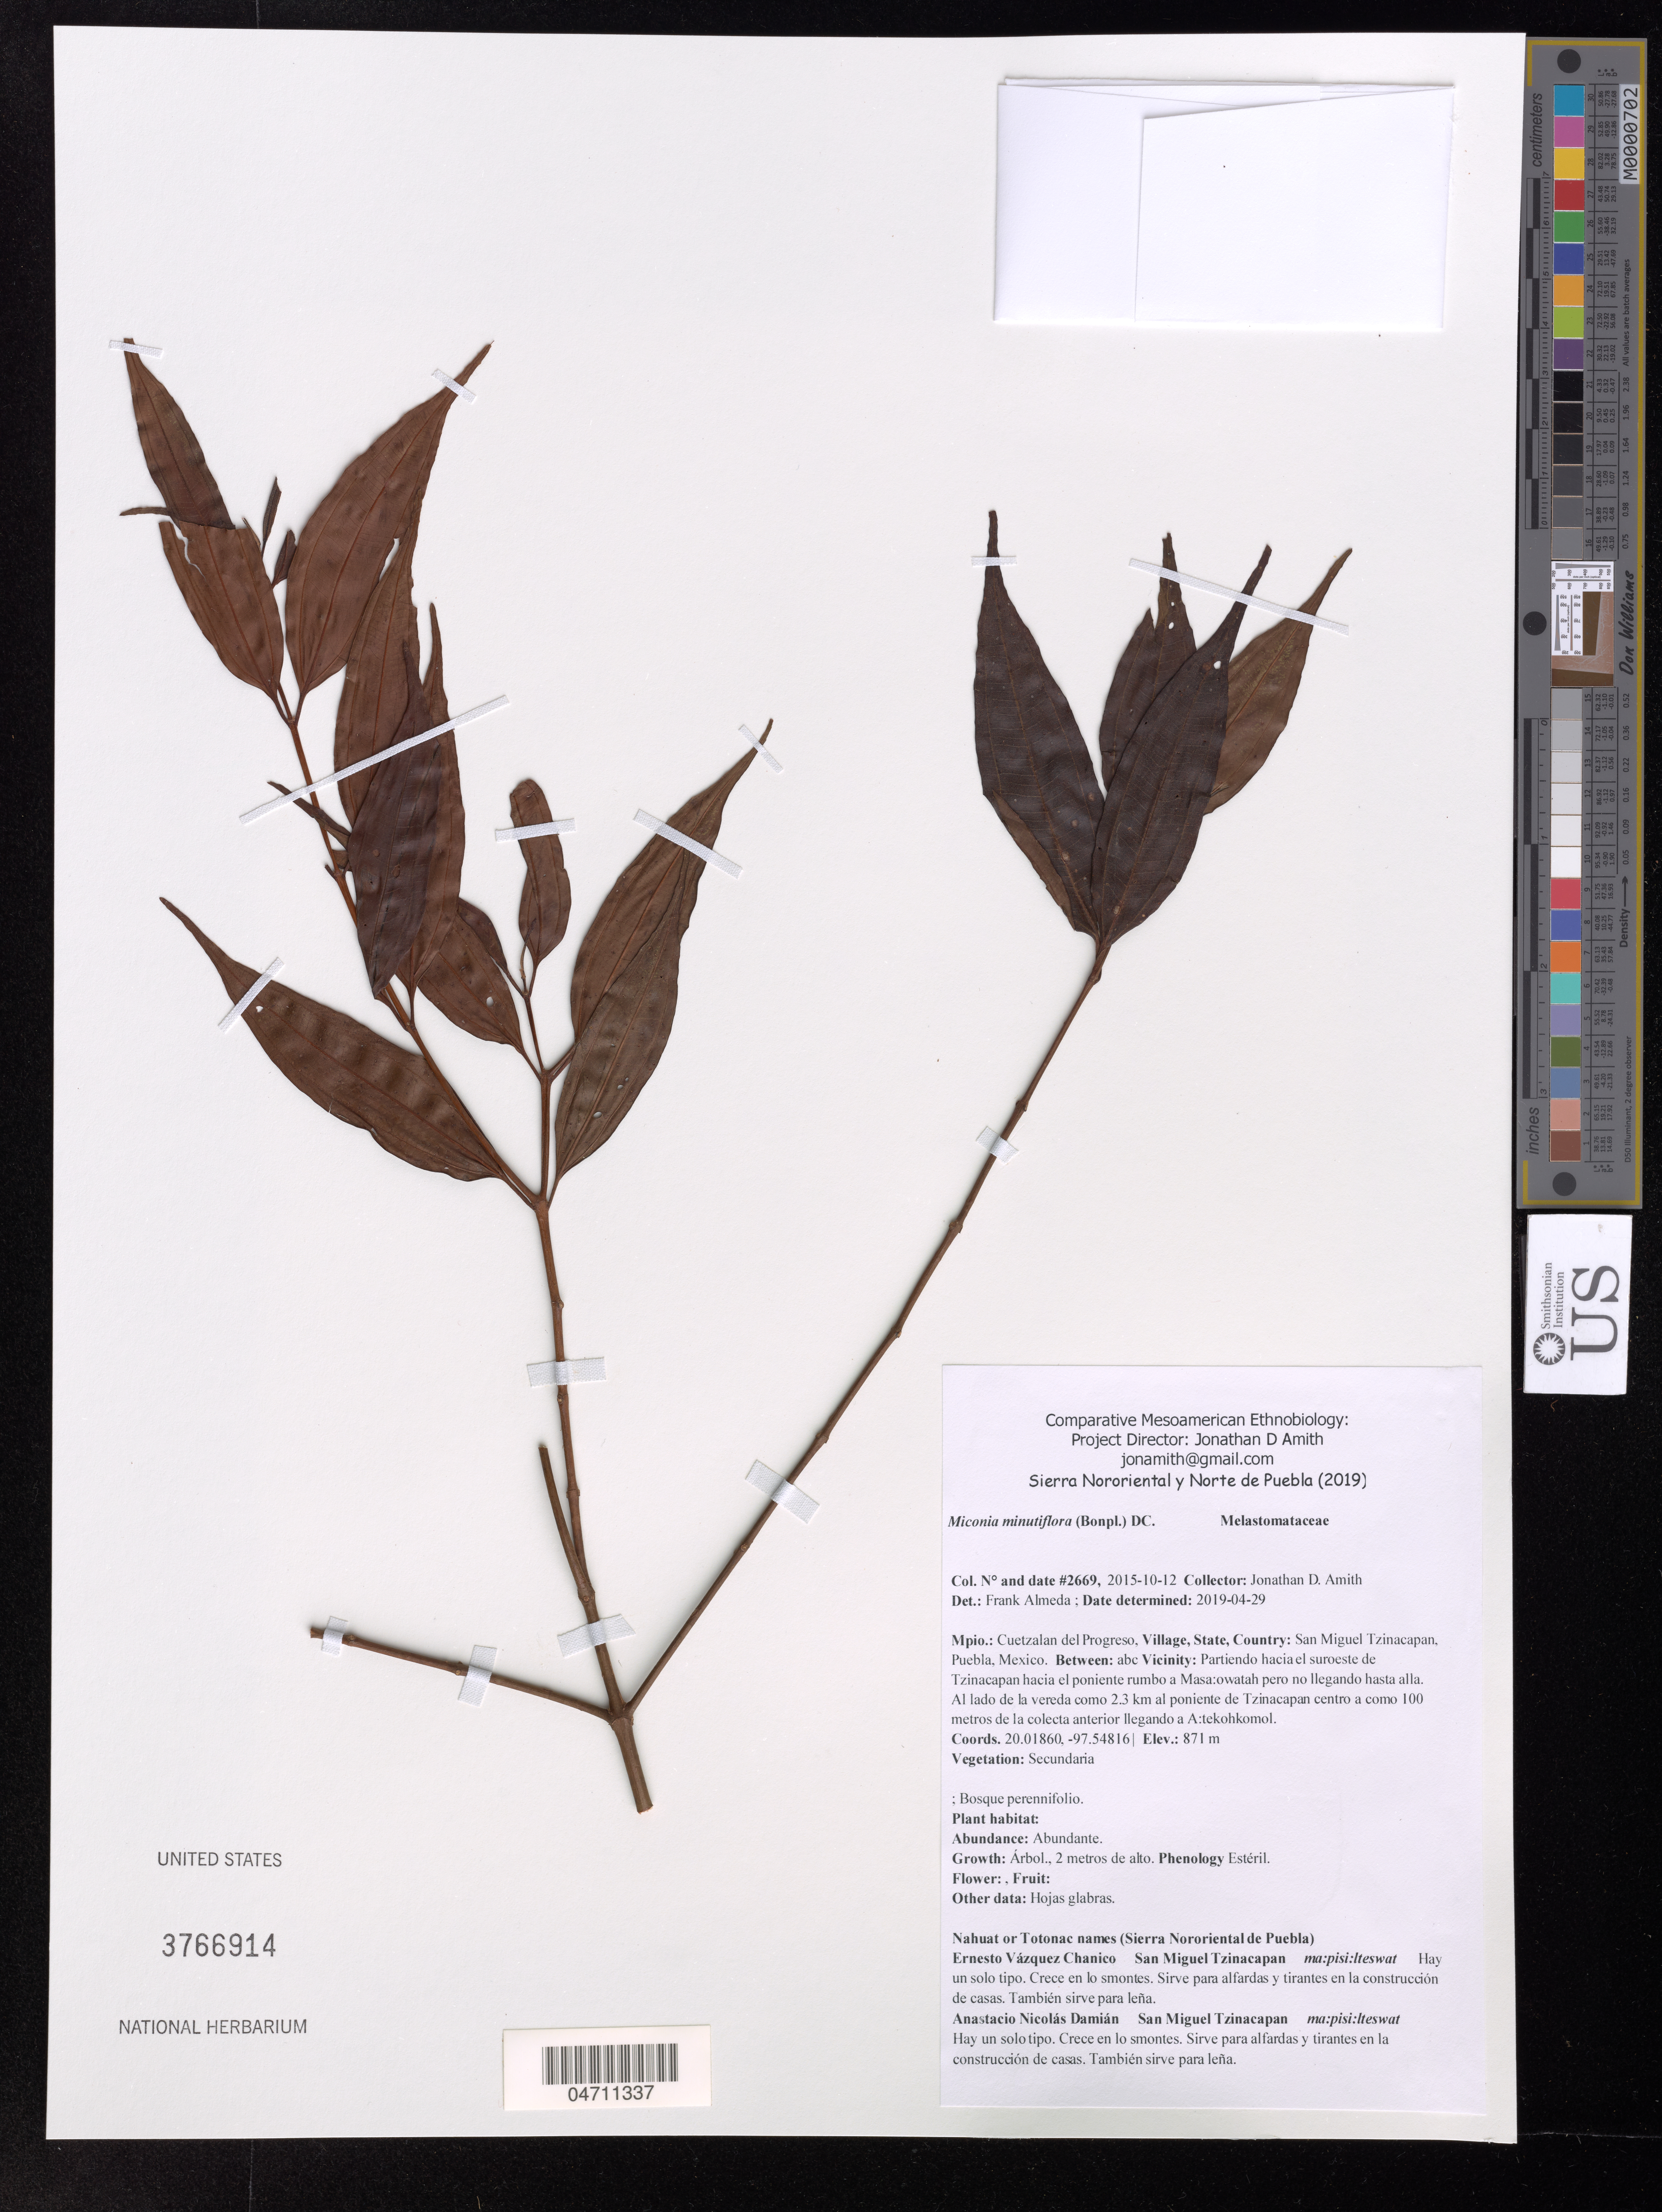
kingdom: Plantae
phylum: Tracheophyta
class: Magnoliopsida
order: Myrtales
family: Melastomataceae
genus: Miconia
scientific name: Miconia minutiflora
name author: (Bonpl.) DC.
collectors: J. D. Amith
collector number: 2669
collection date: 2015-10-12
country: Mexico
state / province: Puebla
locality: Cuetzalan del Progreso, Puebla, Mexico.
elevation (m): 871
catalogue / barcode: US 3766914